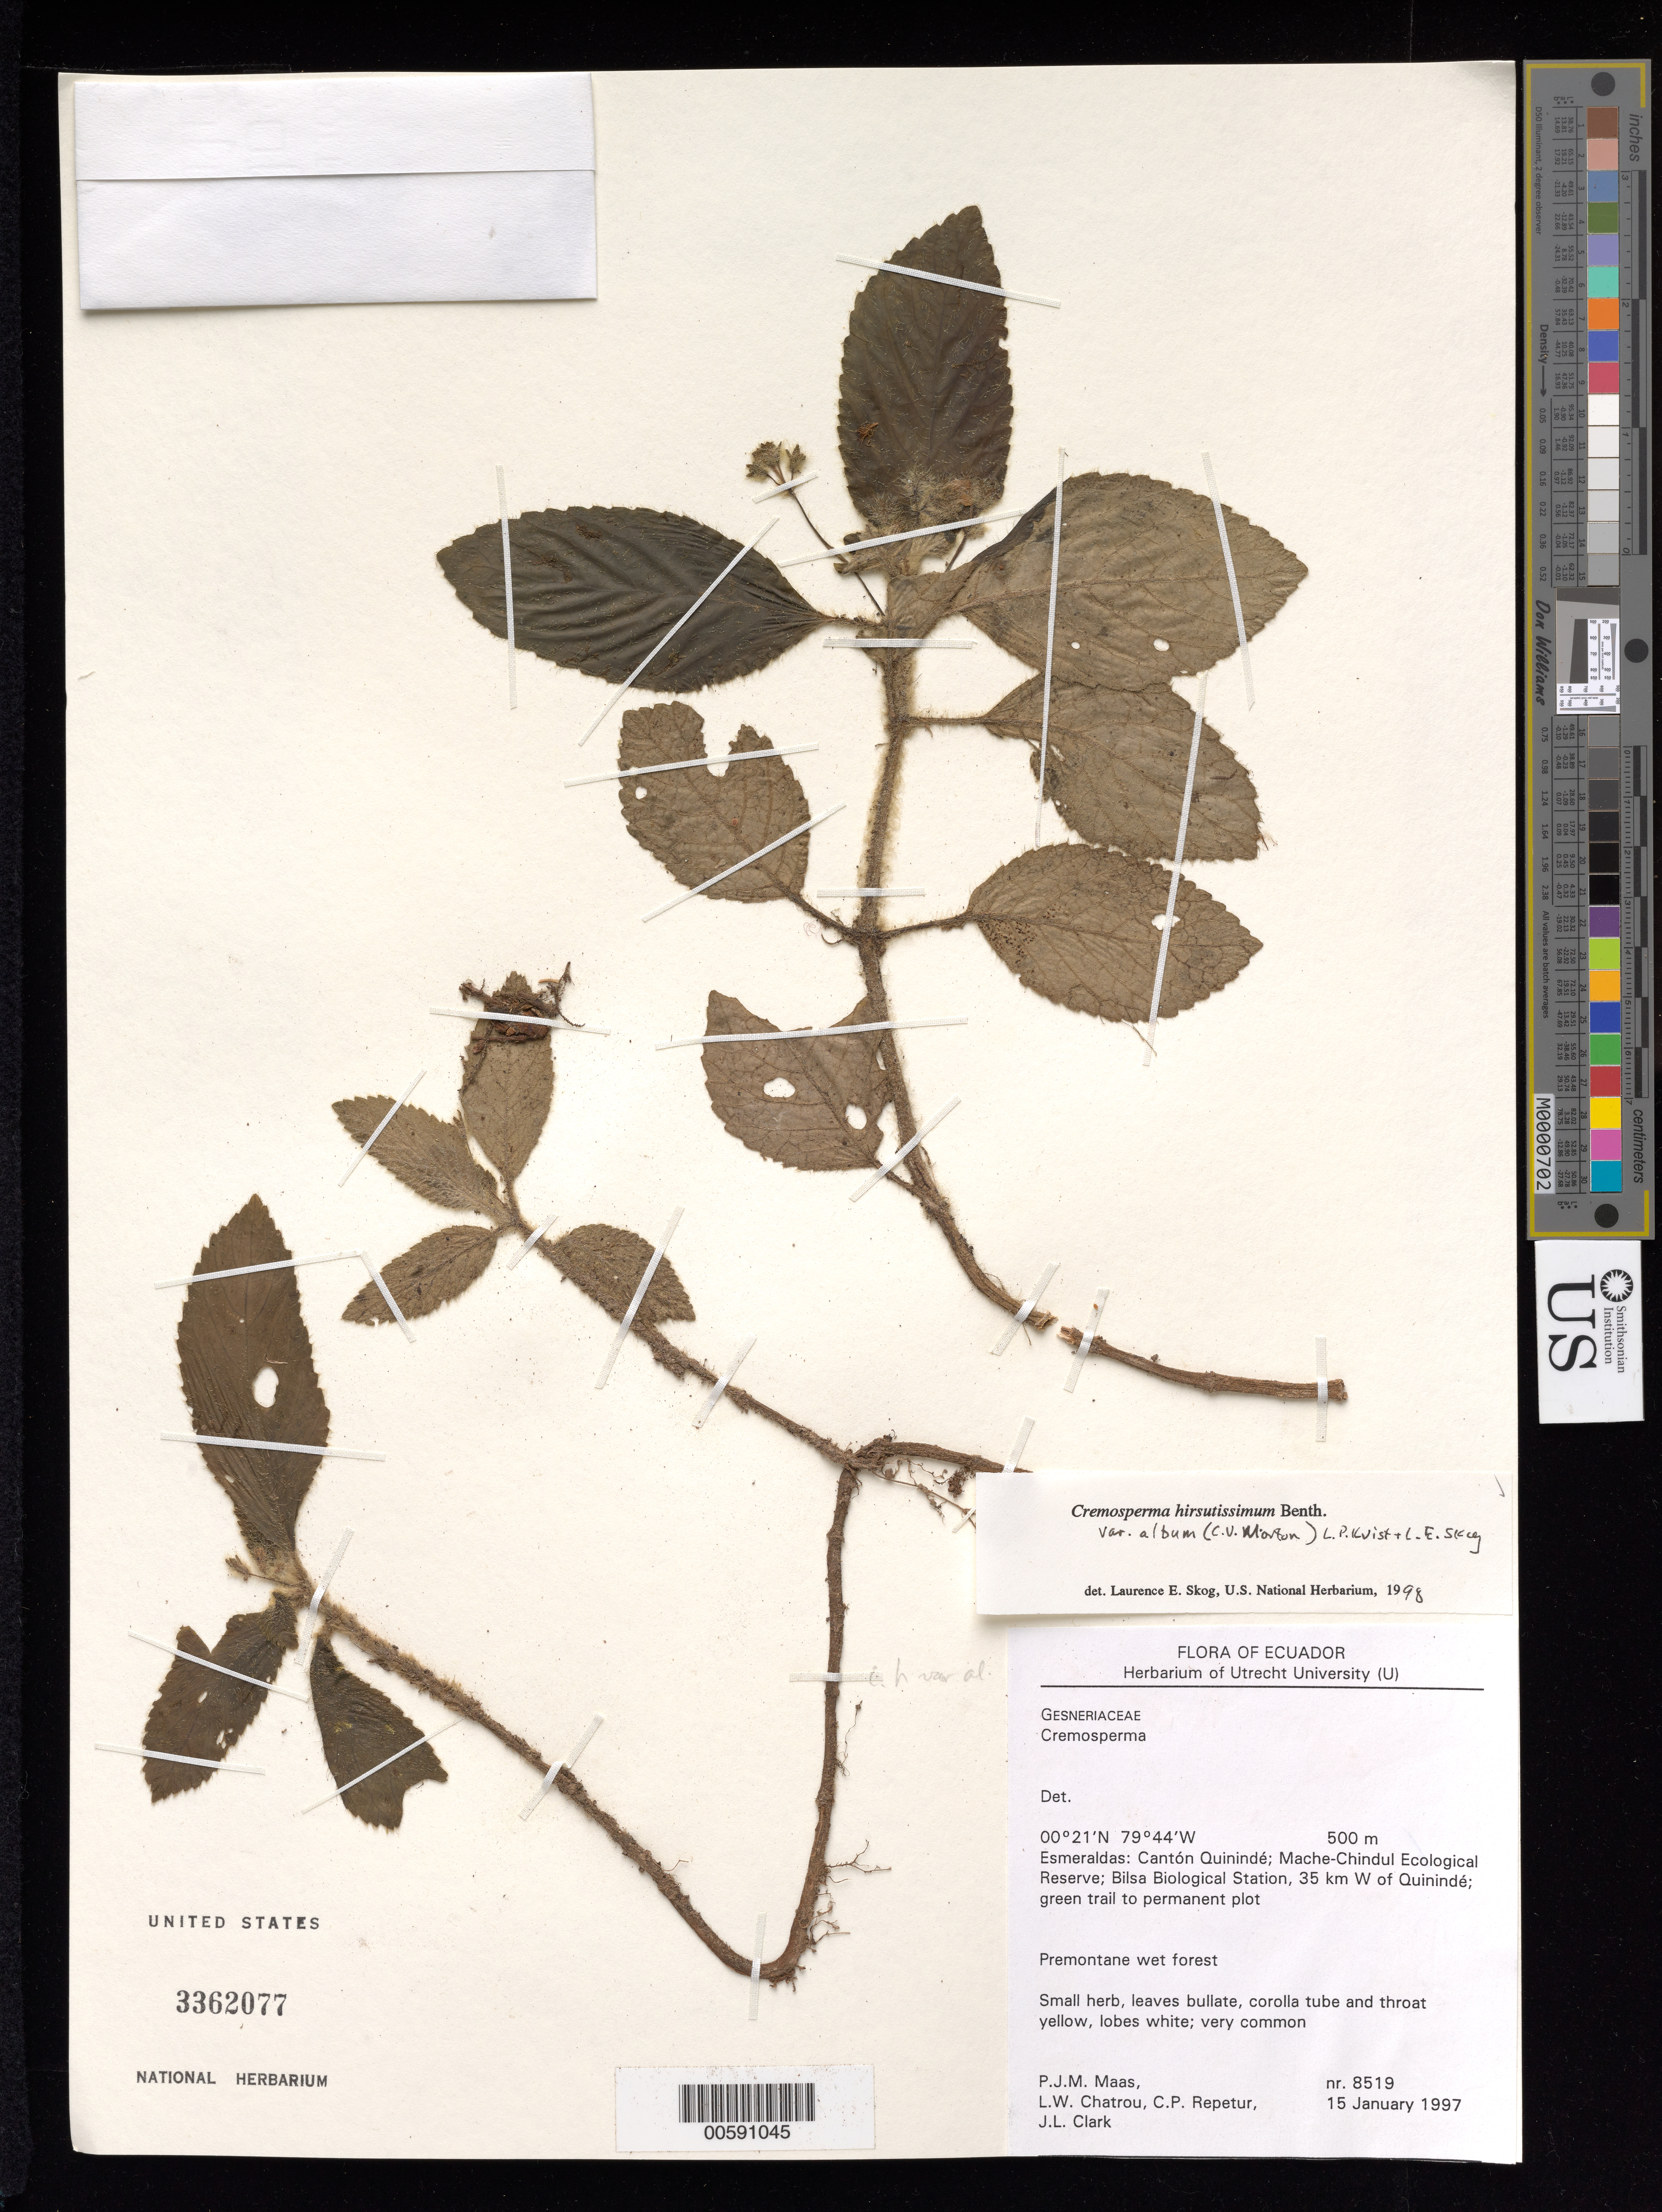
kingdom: Plantae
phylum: Tracheophyta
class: Magnoliopsida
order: Lamiales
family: Gesneriaceae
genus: Cremosperma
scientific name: Cremosperma hirsutissimum var. album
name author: (C.V. Morton) L.P. Kvist & L.E. Skog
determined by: Skog, Laurence E.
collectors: P. Maas, L. W. Chatrou, C. Repetur & J. L. Clark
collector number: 8519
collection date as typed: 15 Jan 1997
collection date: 1997-01-15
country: Ecuador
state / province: Esmeraldas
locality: Cantón Quinindé; Mache-Chindul Ecological Reserve; Bilsa Biological Station, 35 km W of Quinindé; green trail to permanent plot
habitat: Premontane wet forest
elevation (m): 500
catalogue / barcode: US 3362077